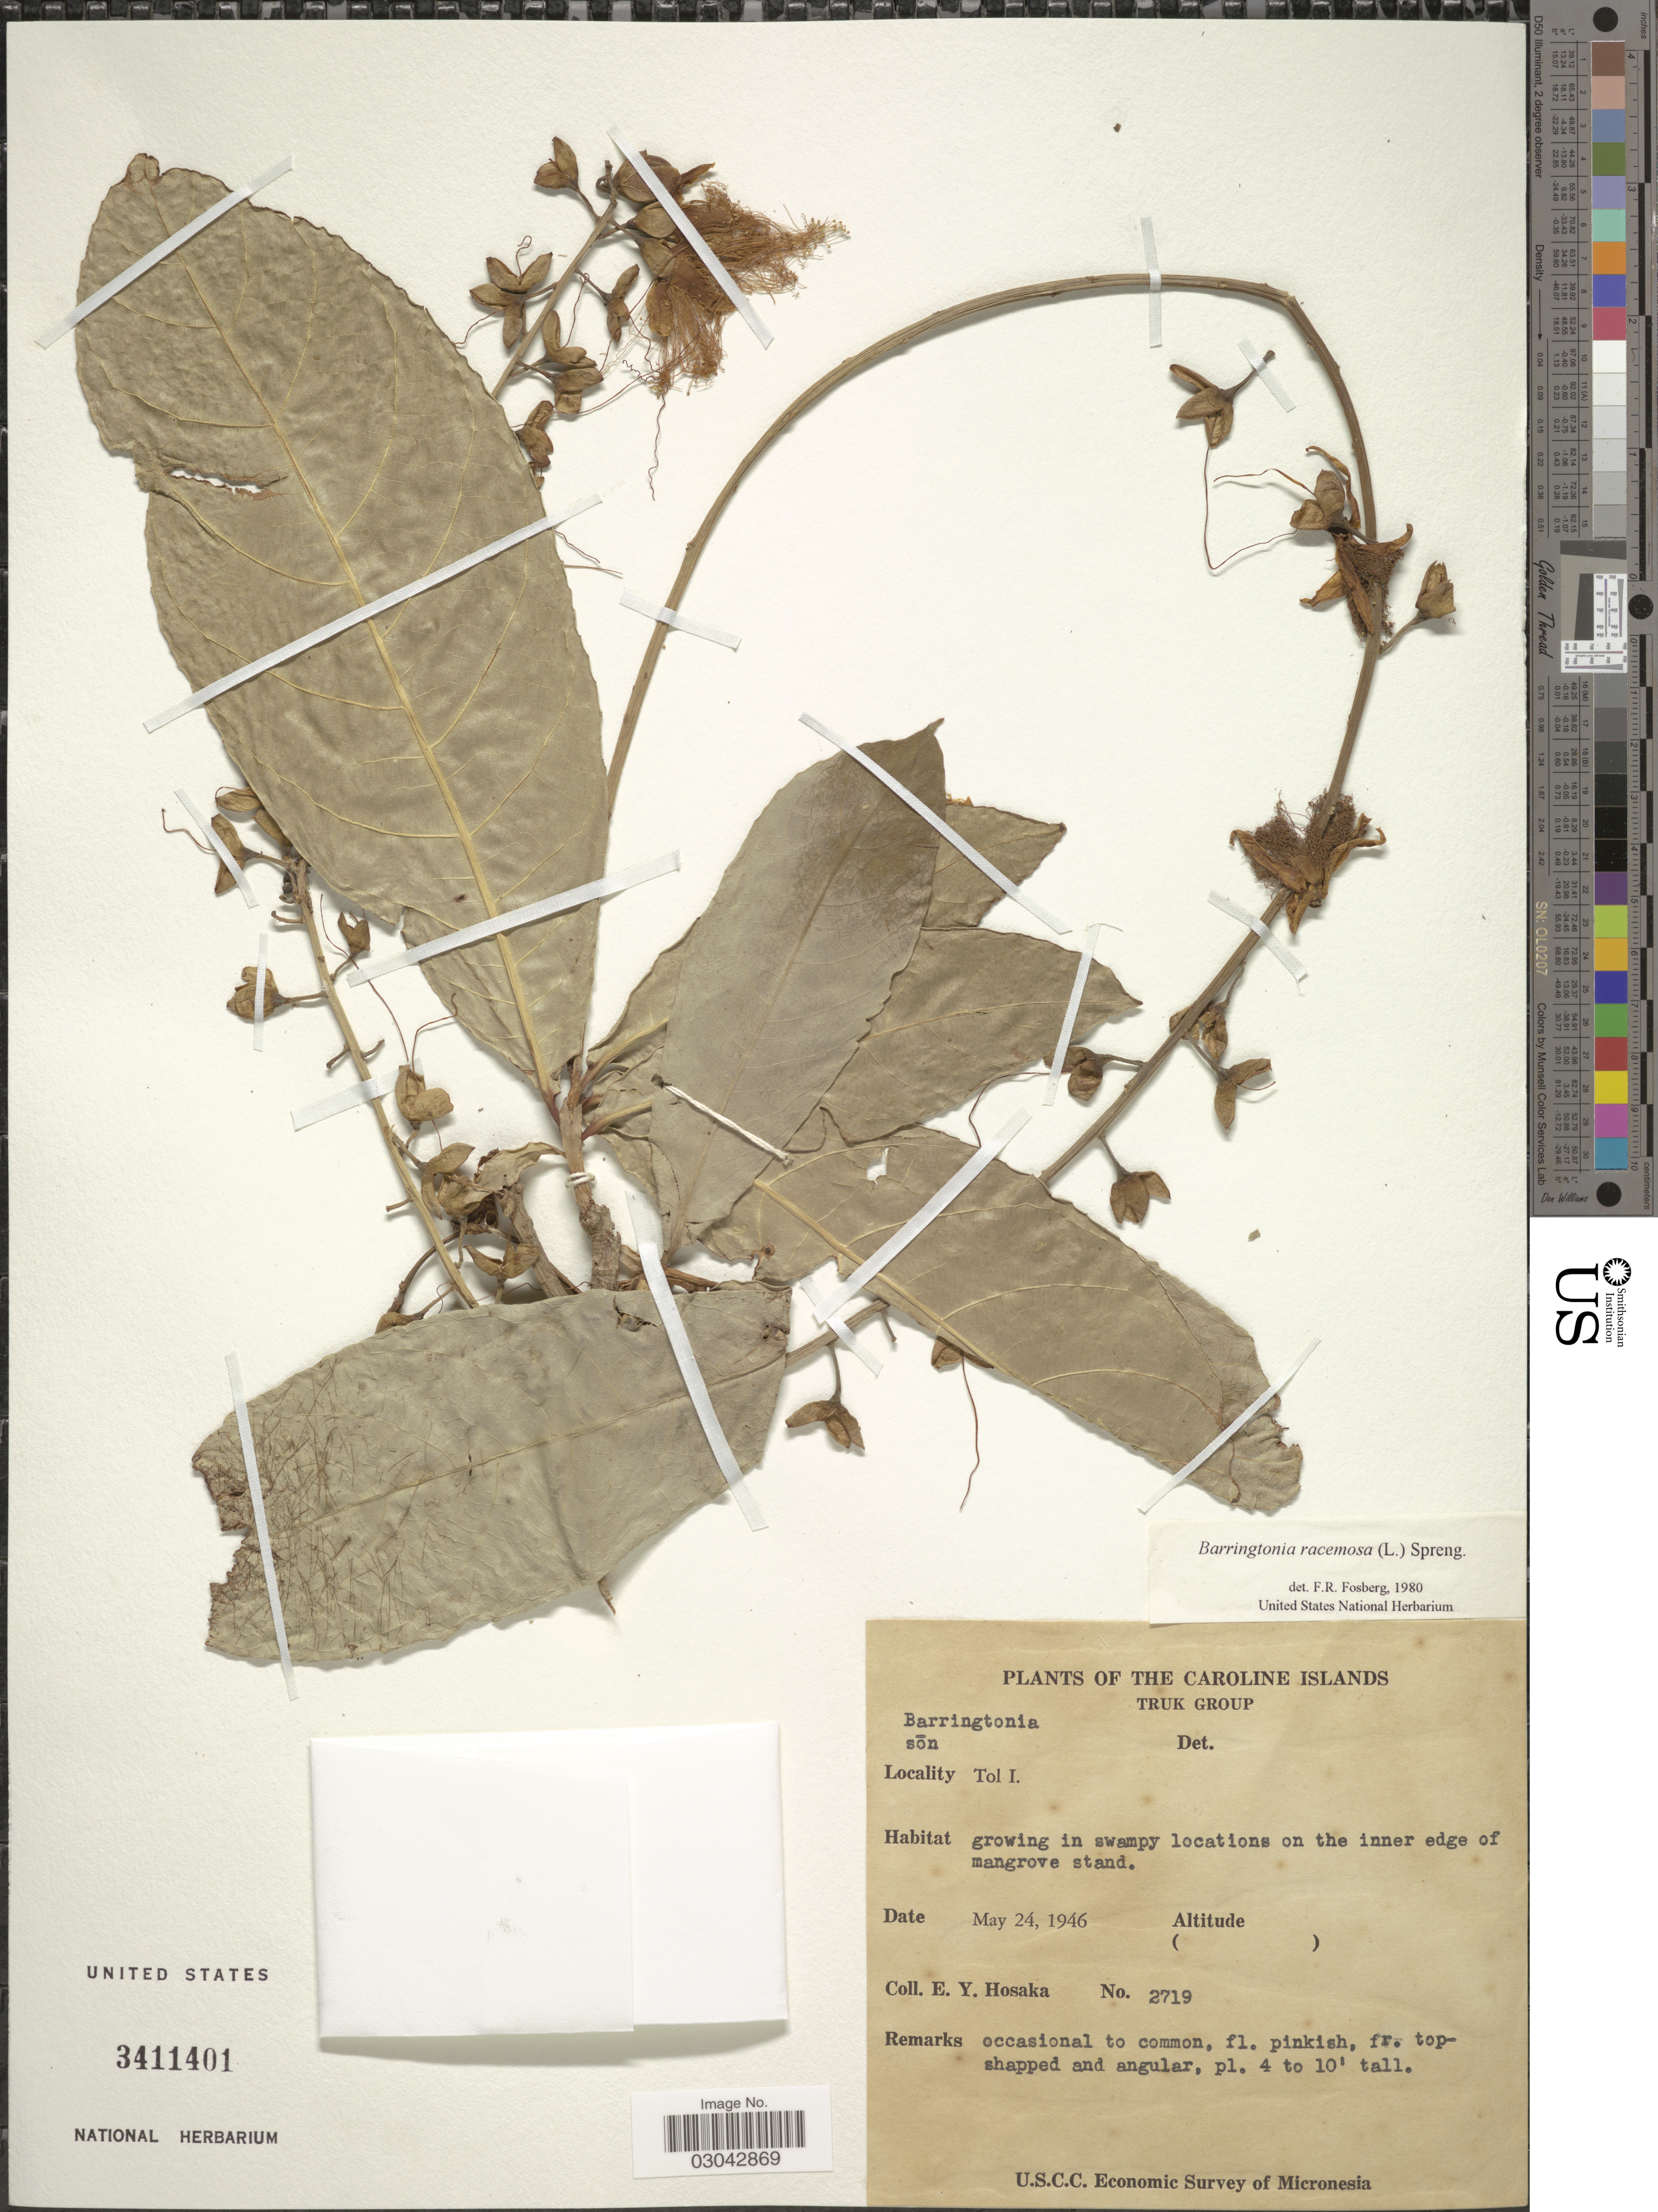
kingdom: Plantae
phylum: Tracheophyta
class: Magnoliopsida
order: Ericales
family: Lecythidaceae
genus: Barringtonia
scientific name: Barringtonia racemosa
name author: (L.) Spreng.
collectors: E. Y. Hosaka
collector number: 2719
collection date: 1946-05-24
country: Micronesia, Federated States of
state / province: Truk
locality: The Caroline Islands, Truk Group, Tol I.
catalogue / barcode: US 3411401